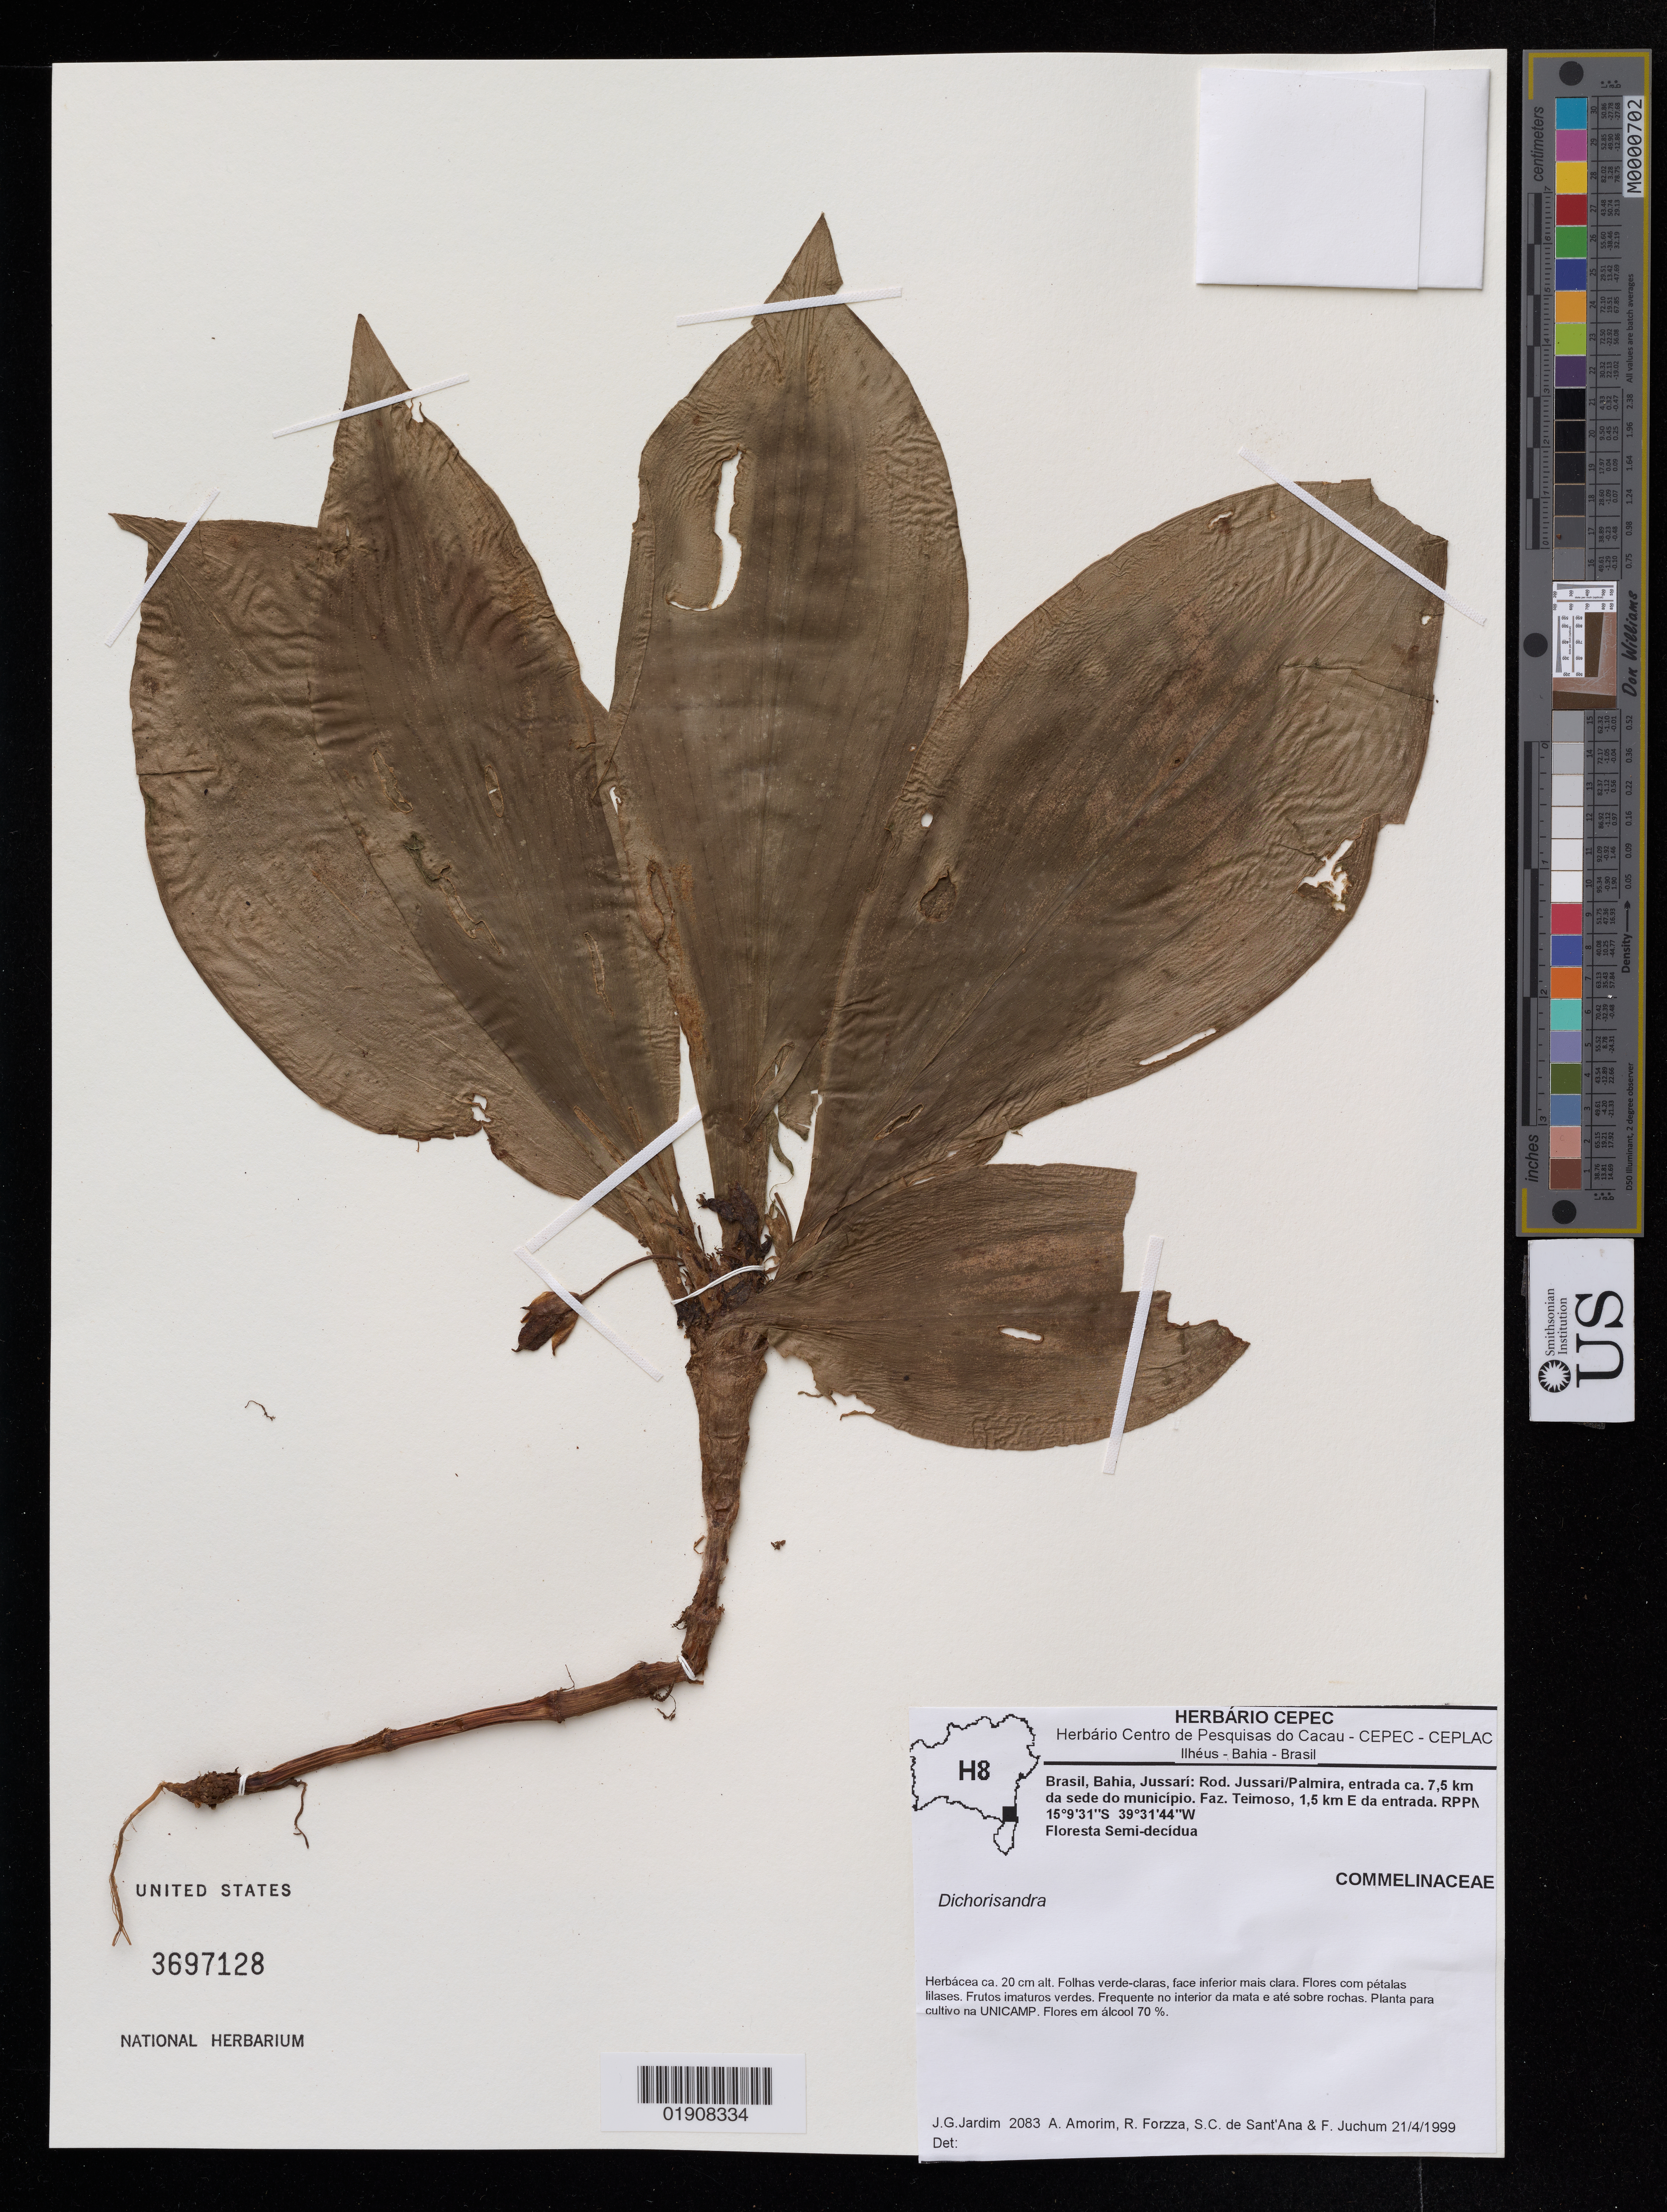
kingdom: Plantae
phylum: Tracheophyta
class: Liliopsida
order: Commelinales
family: Commelinaceae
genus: Dichorisandra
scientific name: Dichorisandra sp.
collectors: J. Jardim, A. M. Amorim, R. C. Forzza, S. C. Sant'Ana & F. Juchum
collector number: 2083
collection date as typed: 21 Apr 1999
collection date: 1999-04-21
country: Brazil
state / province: Bahia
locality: Mun. de Jussari/Palmira, entrada ca. 7.5 km de sede do municipio. Faz. Teimoso, 1.5 km E da entrada.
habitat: Floresta semi-decidua.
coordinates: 15 09 31 S, 39 31 44 W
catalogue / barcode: US 3697128